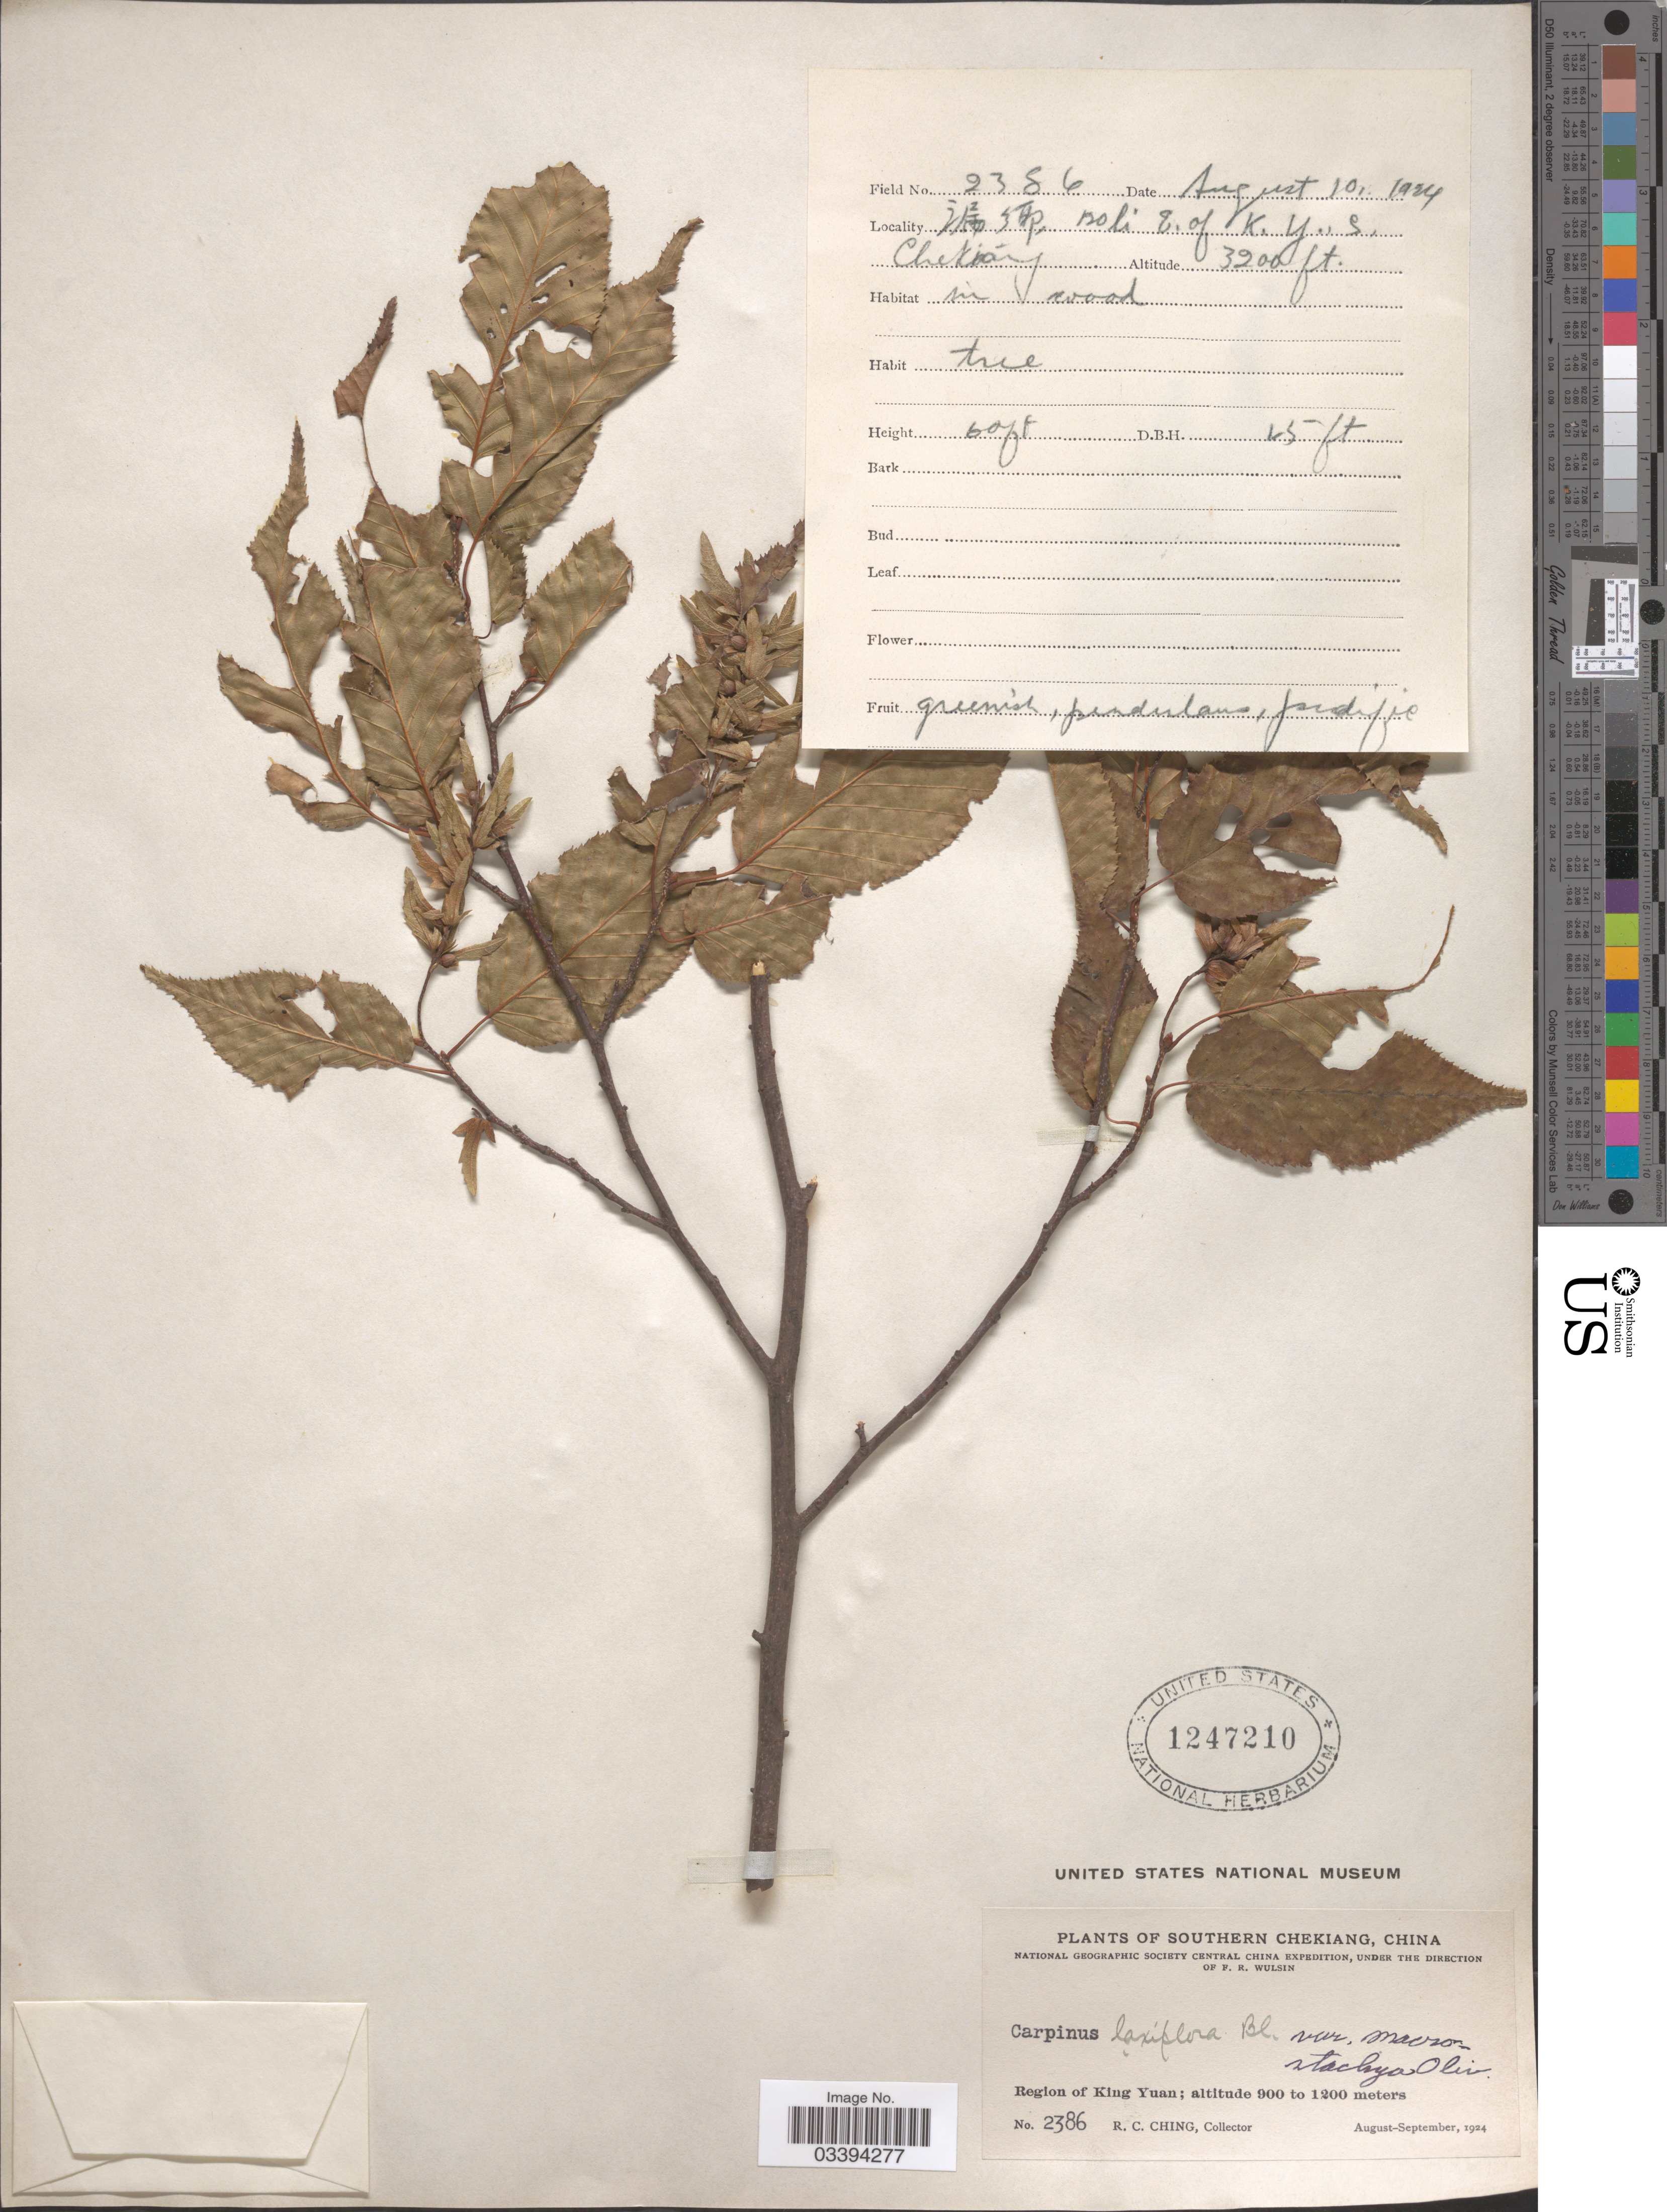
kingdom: Plantae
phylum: Tracheophyta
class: Magnoliopsida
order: Fagales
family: Betulaceae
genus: Carpinus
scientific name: Carpinus laxiflora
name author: (Siebold & Zucc.) Blume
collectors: R. C. Ching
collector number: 2386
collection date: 1924-08-10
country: China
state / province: Zhejiang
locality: Southern Chekiang. Region of King Yuan. X, 120 li E. of K.Y.S.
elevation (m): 975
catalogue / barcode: US 1247210